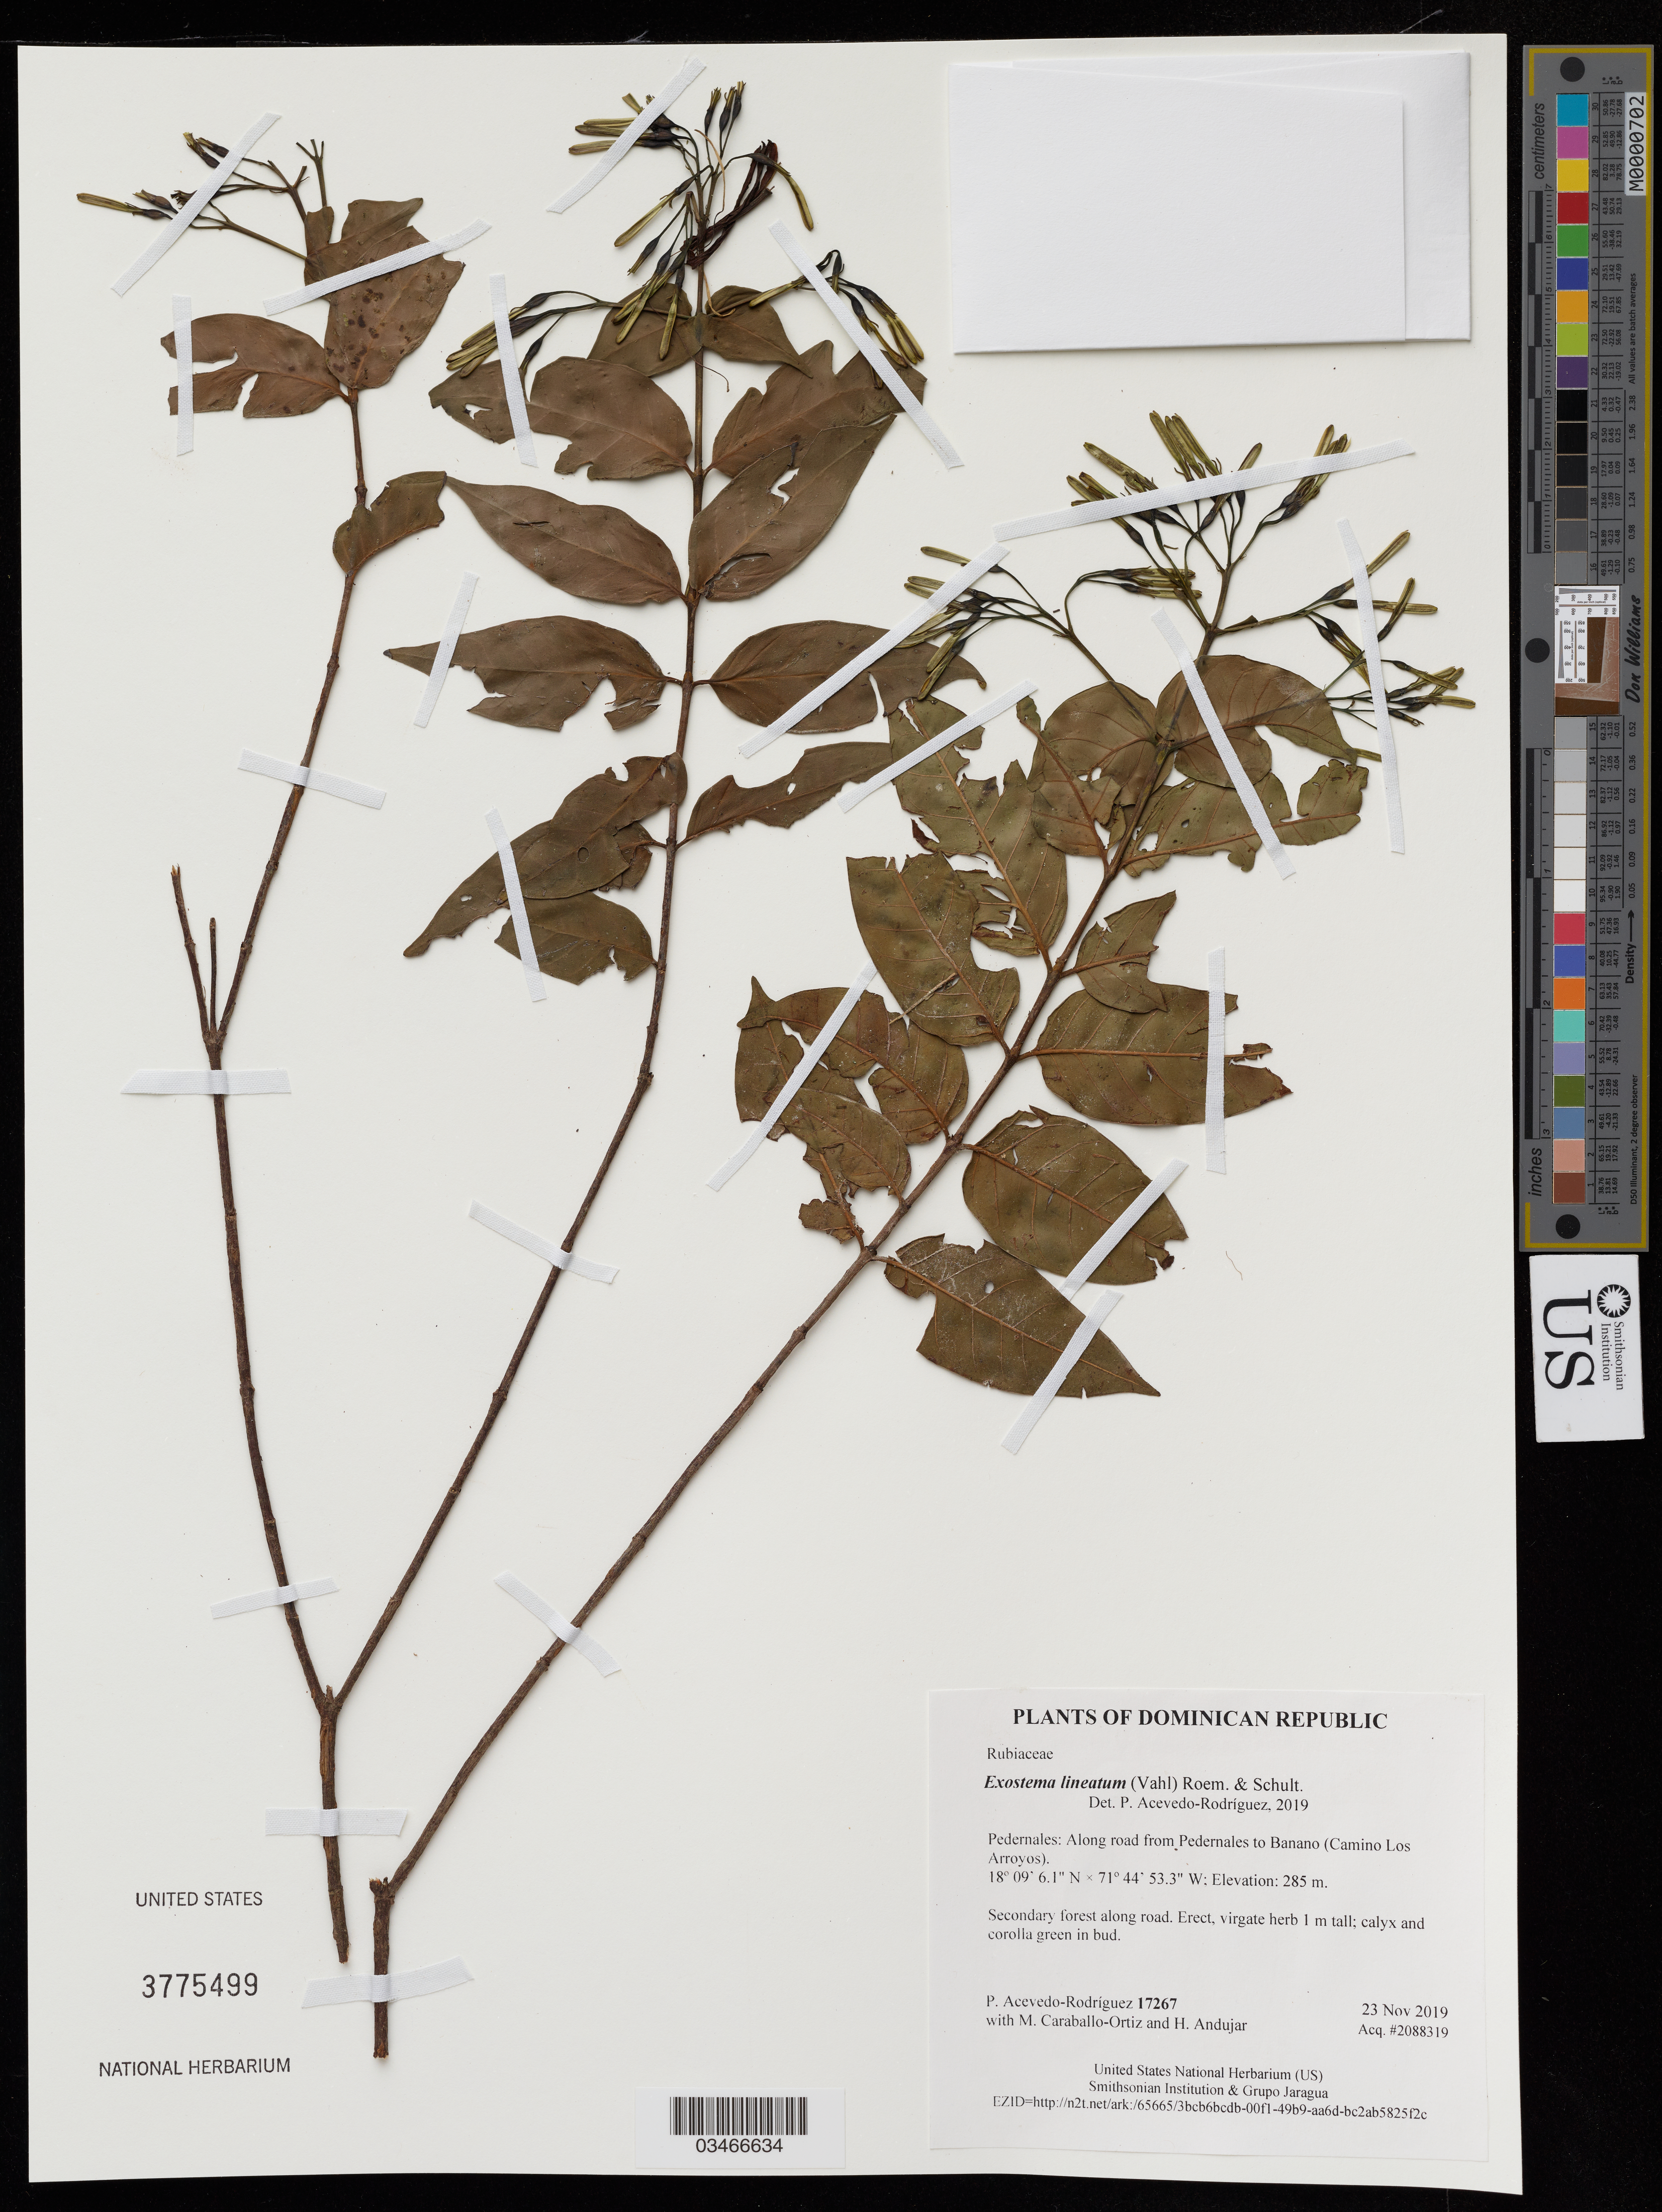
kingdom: Plantae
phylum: Tracheophyta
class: Magnoliopsida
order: Gentianales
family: Rubiaceae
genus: Exostema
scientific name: Exostema lineatum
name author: (Vahl) Roem. & Schult.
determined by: Acevedo-Rodriguez, P., (US), Smithsonian Institution - National Museum of Natural History (UNITED STATES)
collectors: P. Acevedo-Rodriguez, M. Caraballo-Ortiz & H. Andujar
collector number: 17267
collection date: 2019-11-23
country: Dominican Republic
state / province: Pedernales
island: Hispaniola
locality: Along road from Pedernales to Banano (Camino Los Arroyos), disturbed roadside vegetation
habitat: Secondary forest along road.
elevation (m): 285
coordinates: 18.15170 N, 71.74813 W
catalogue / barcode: US 3775499